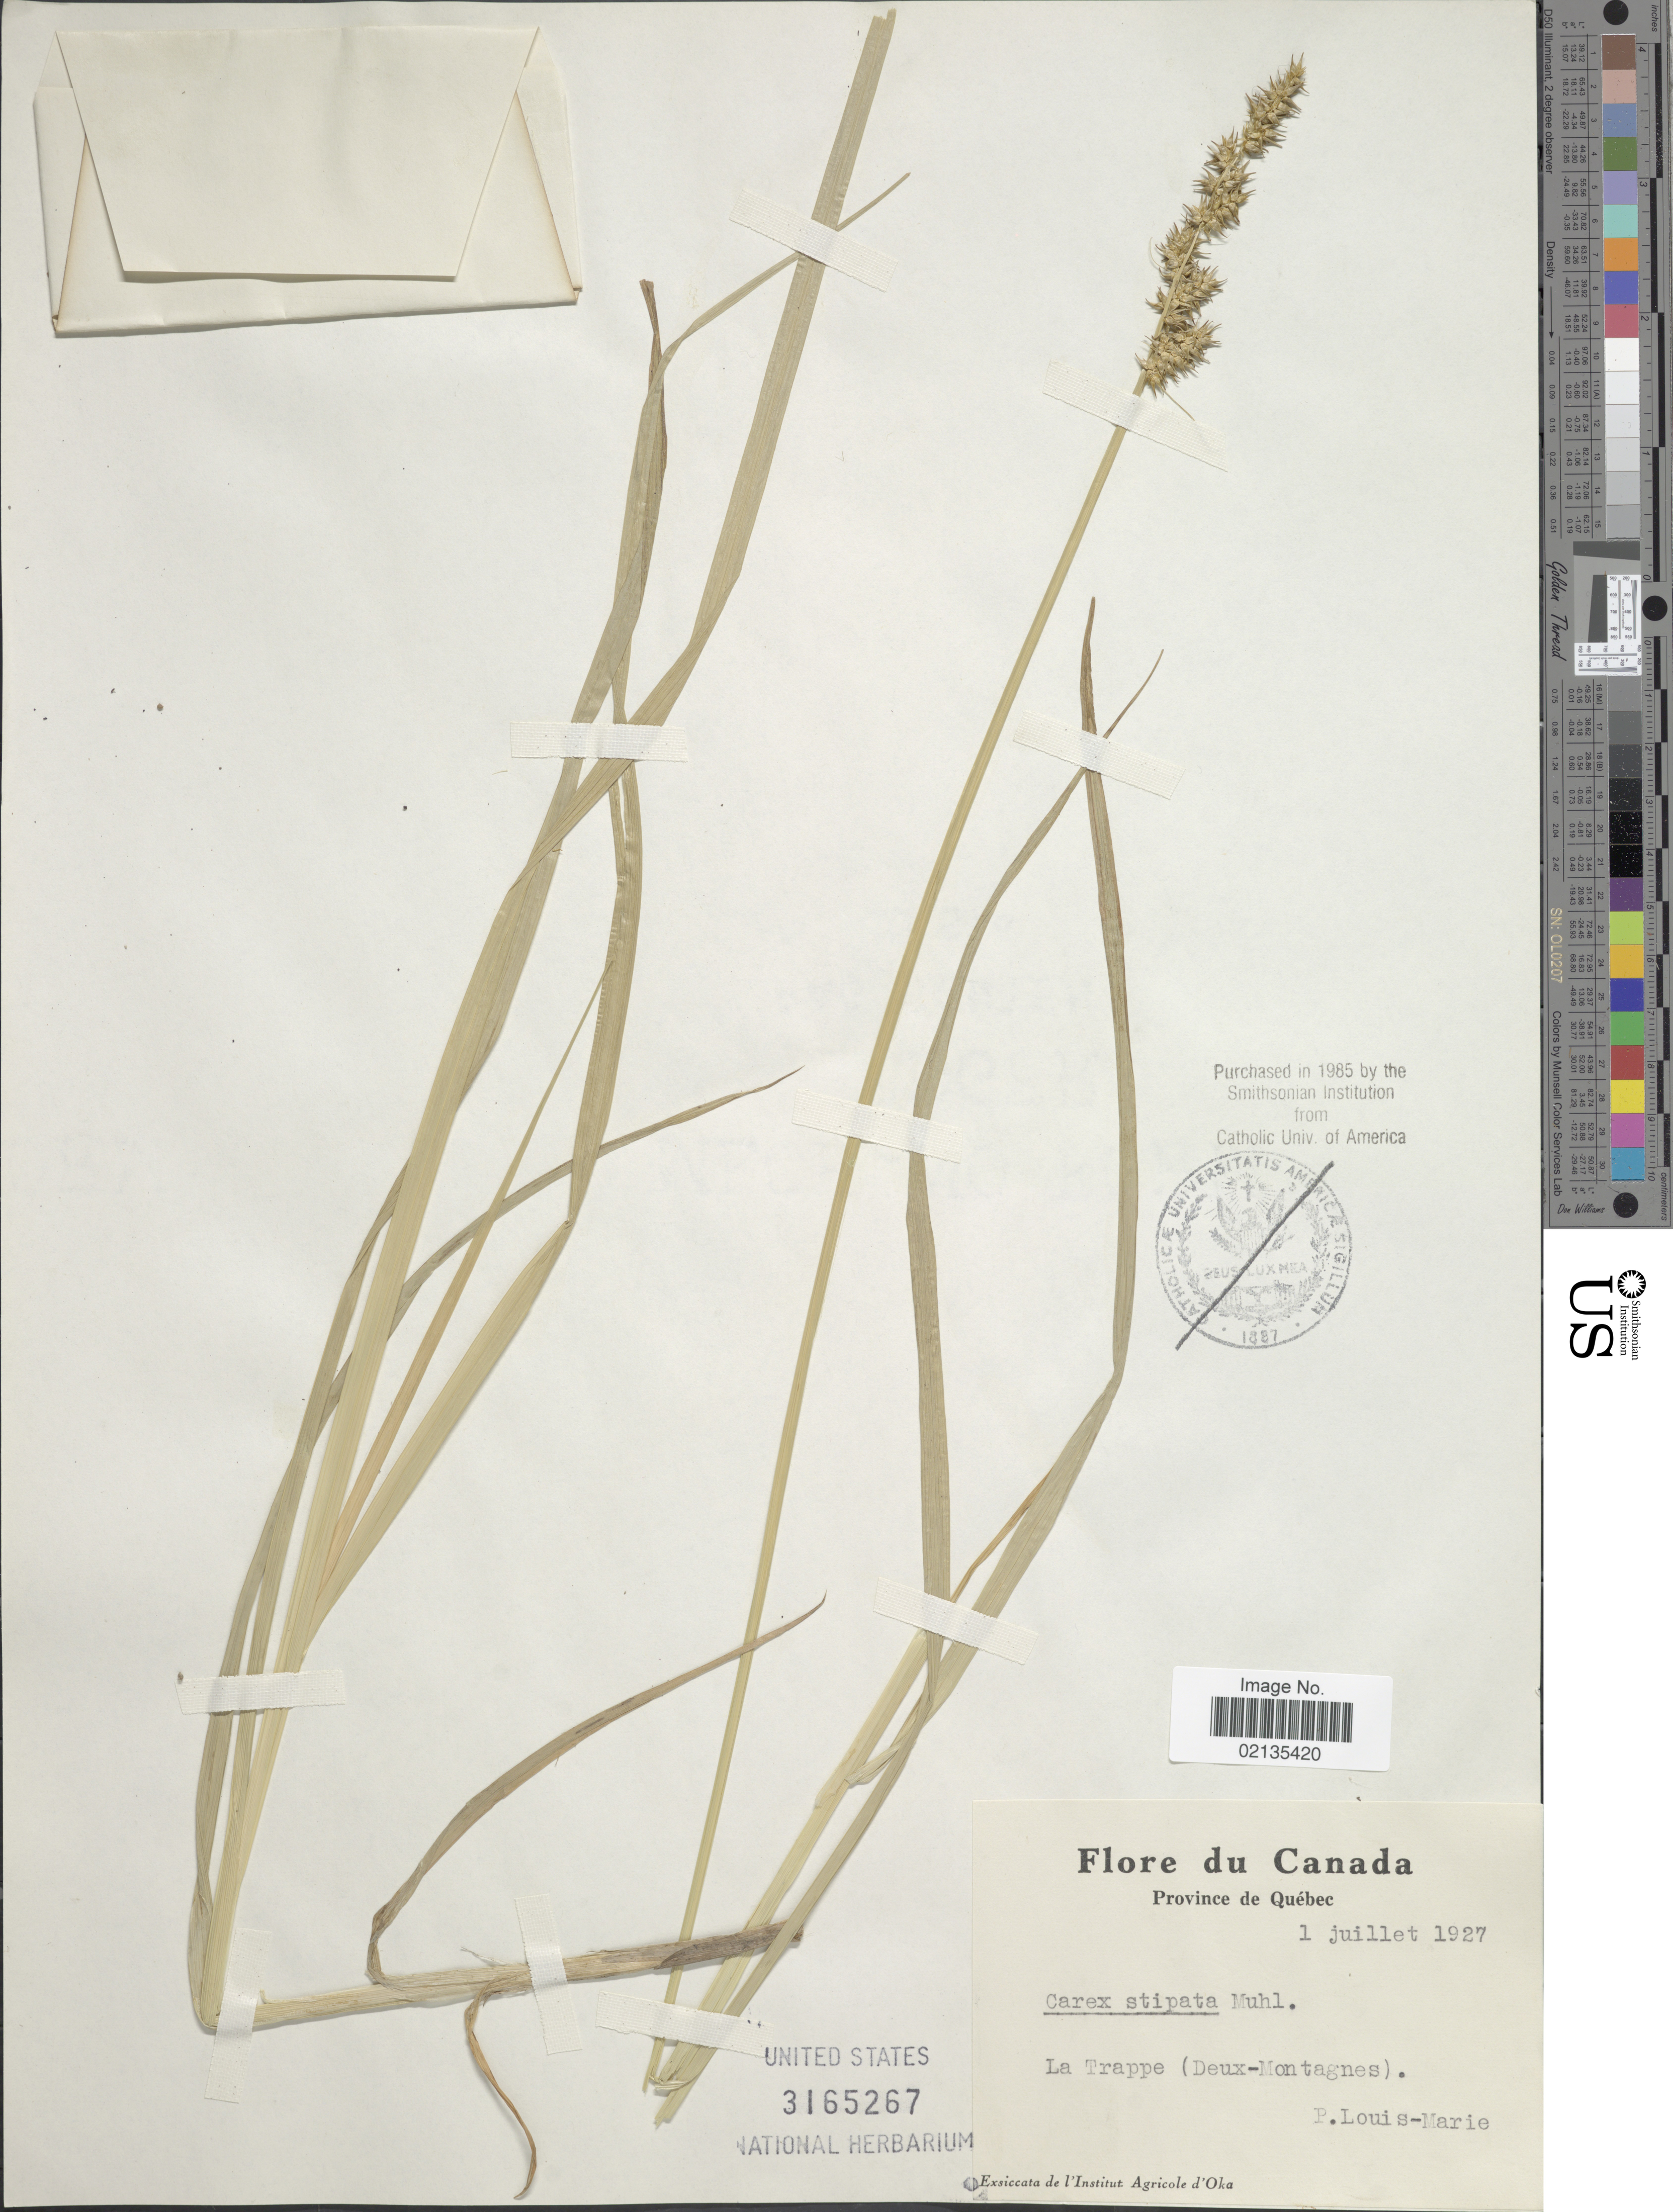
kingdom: Plantae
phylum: Tracheophyta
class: Liliopsida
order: Poales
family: Cyperaceae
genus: Carex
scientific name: Carex stipata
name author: Muhl. ex Willd.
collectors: L.-M. LaLonde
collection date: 1927-07-01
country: Canada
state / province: Quebec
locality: La Trappe (Deux-Montagnes)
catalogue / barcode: US 3165267